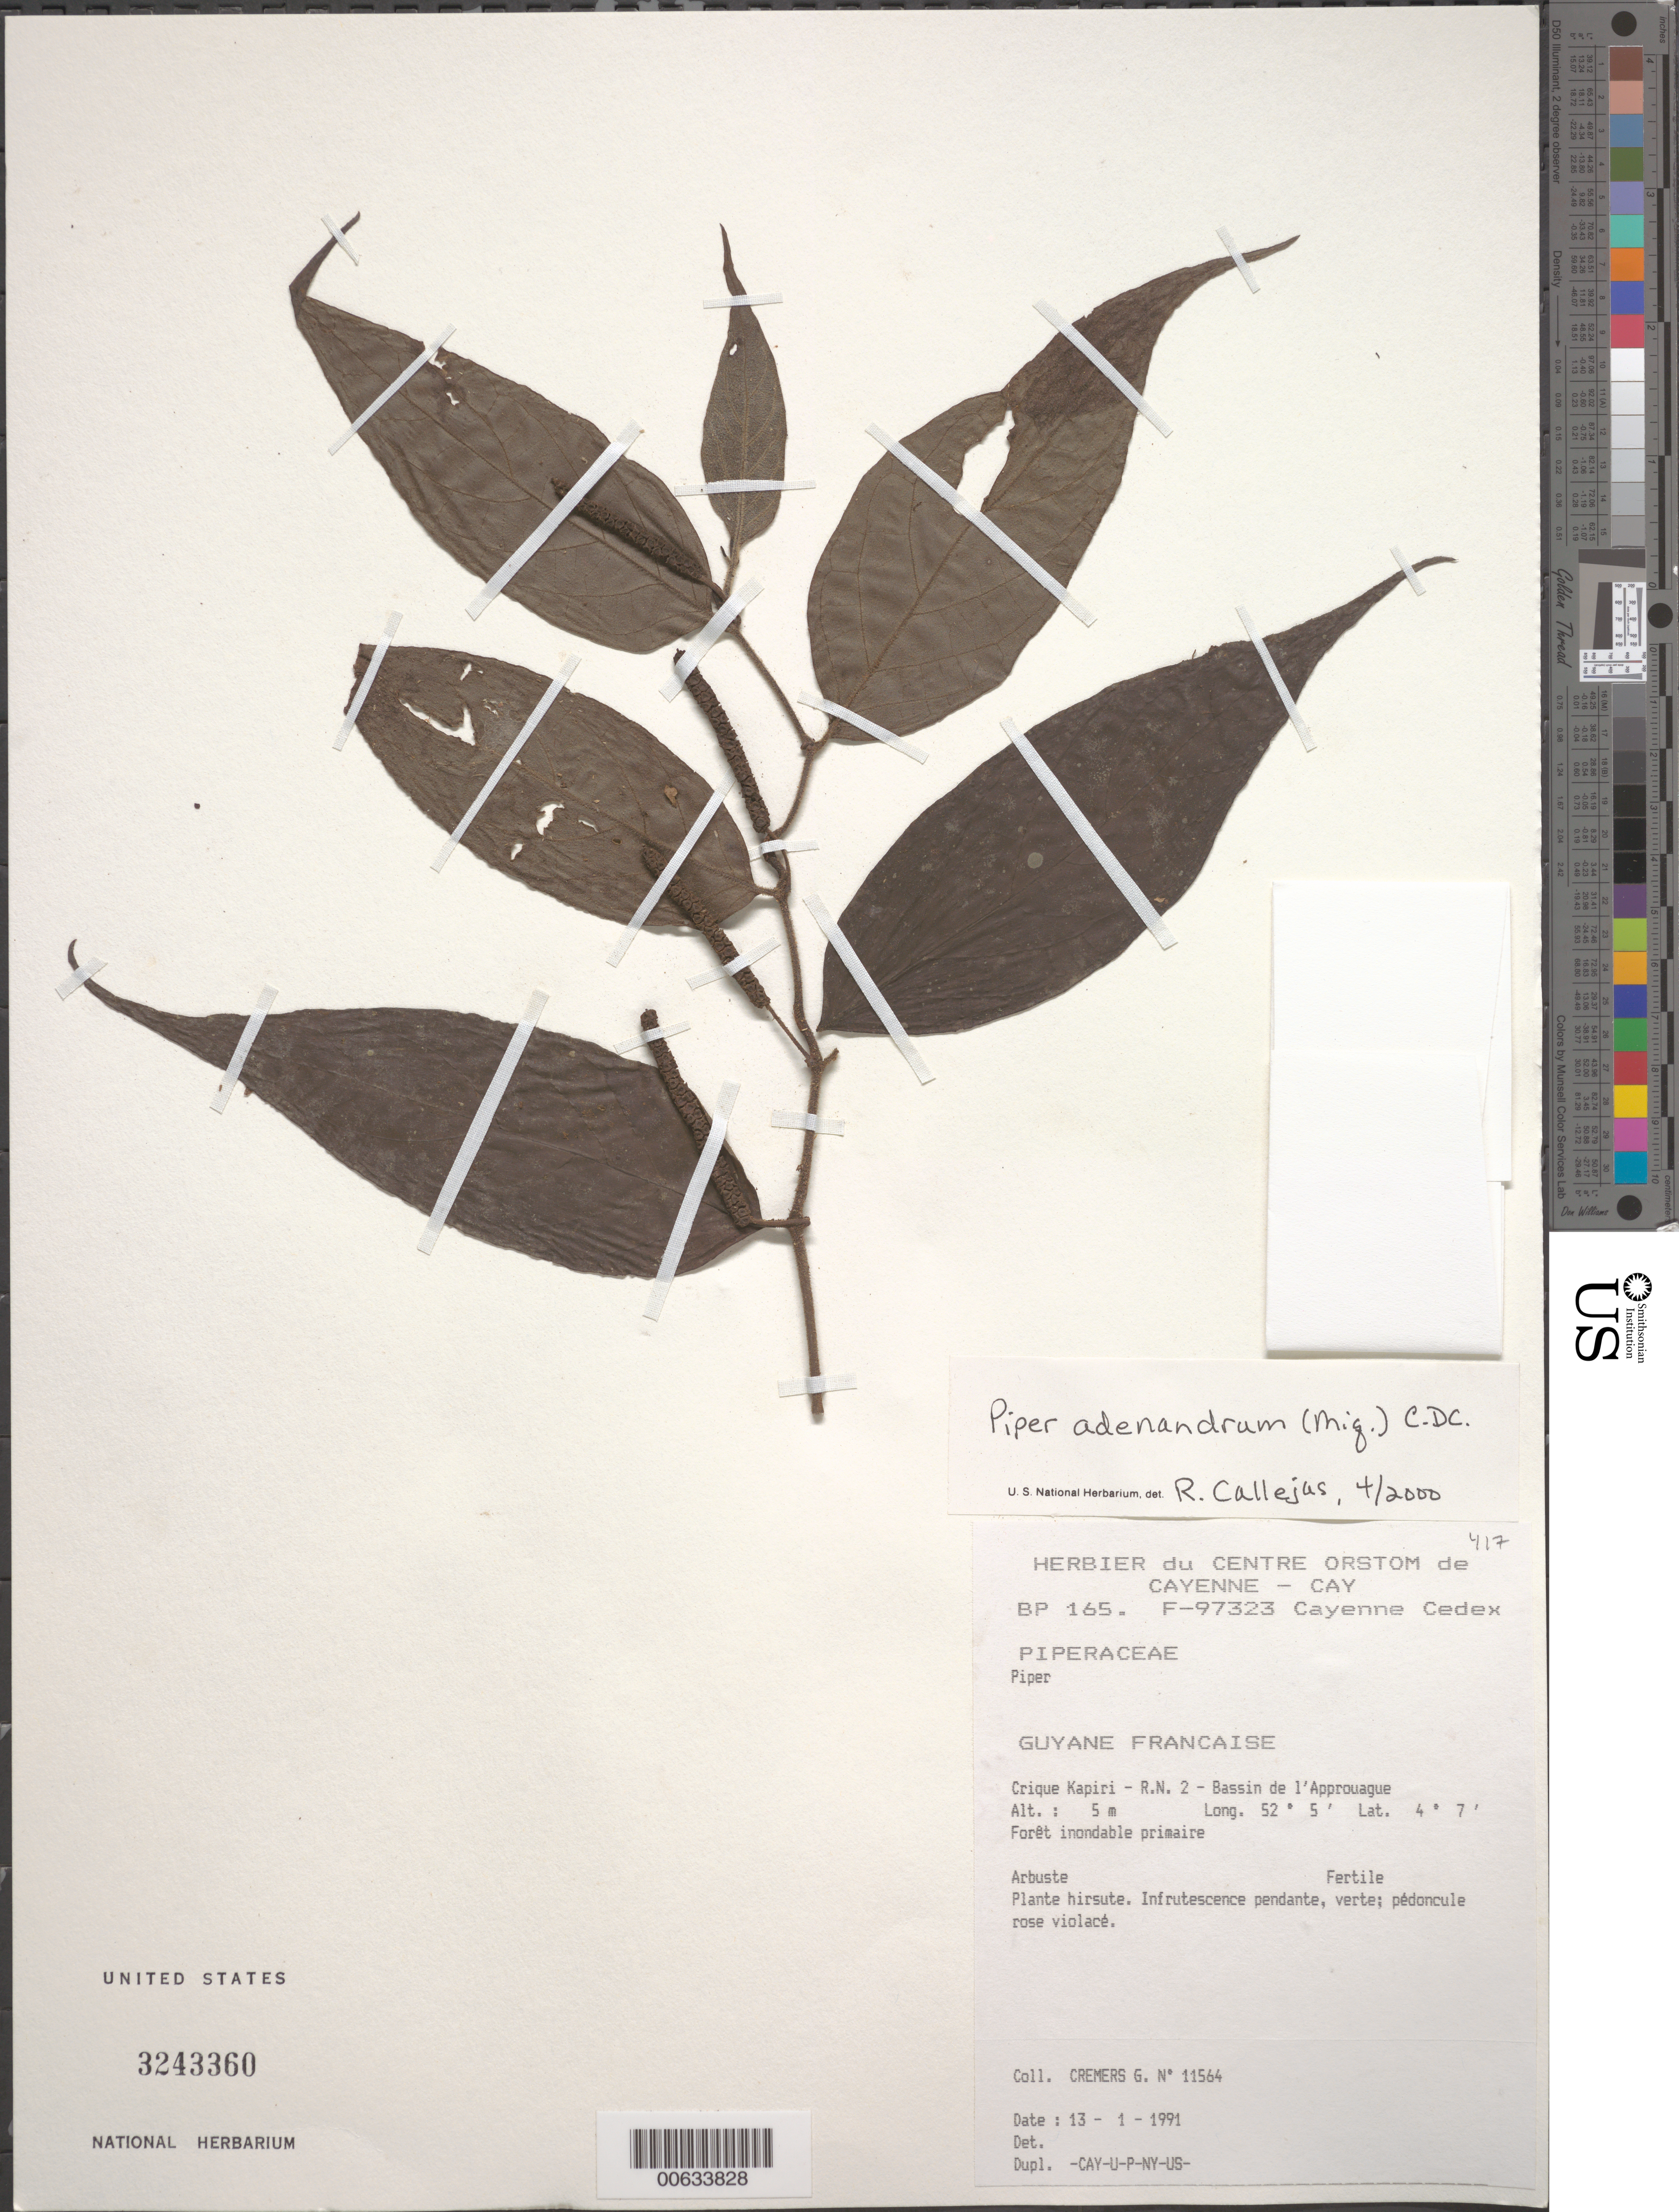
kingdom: Plantae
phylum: Tracheophyta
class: Magnoliopsida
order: Piperales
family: Piperaceae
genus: Piper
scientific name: Piper adenandrum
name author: (Miq.) C. DC.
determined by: Callejas, Ricardo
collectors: G. Cremers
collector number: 11564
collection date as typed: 13-Jan-91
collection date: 1991-01-13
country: French Guiana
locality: Crique Kapiri, R.N. 2, Bassin de l'Approuague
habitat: Primary, inundated forest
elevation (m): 5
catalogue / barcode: US 3243360